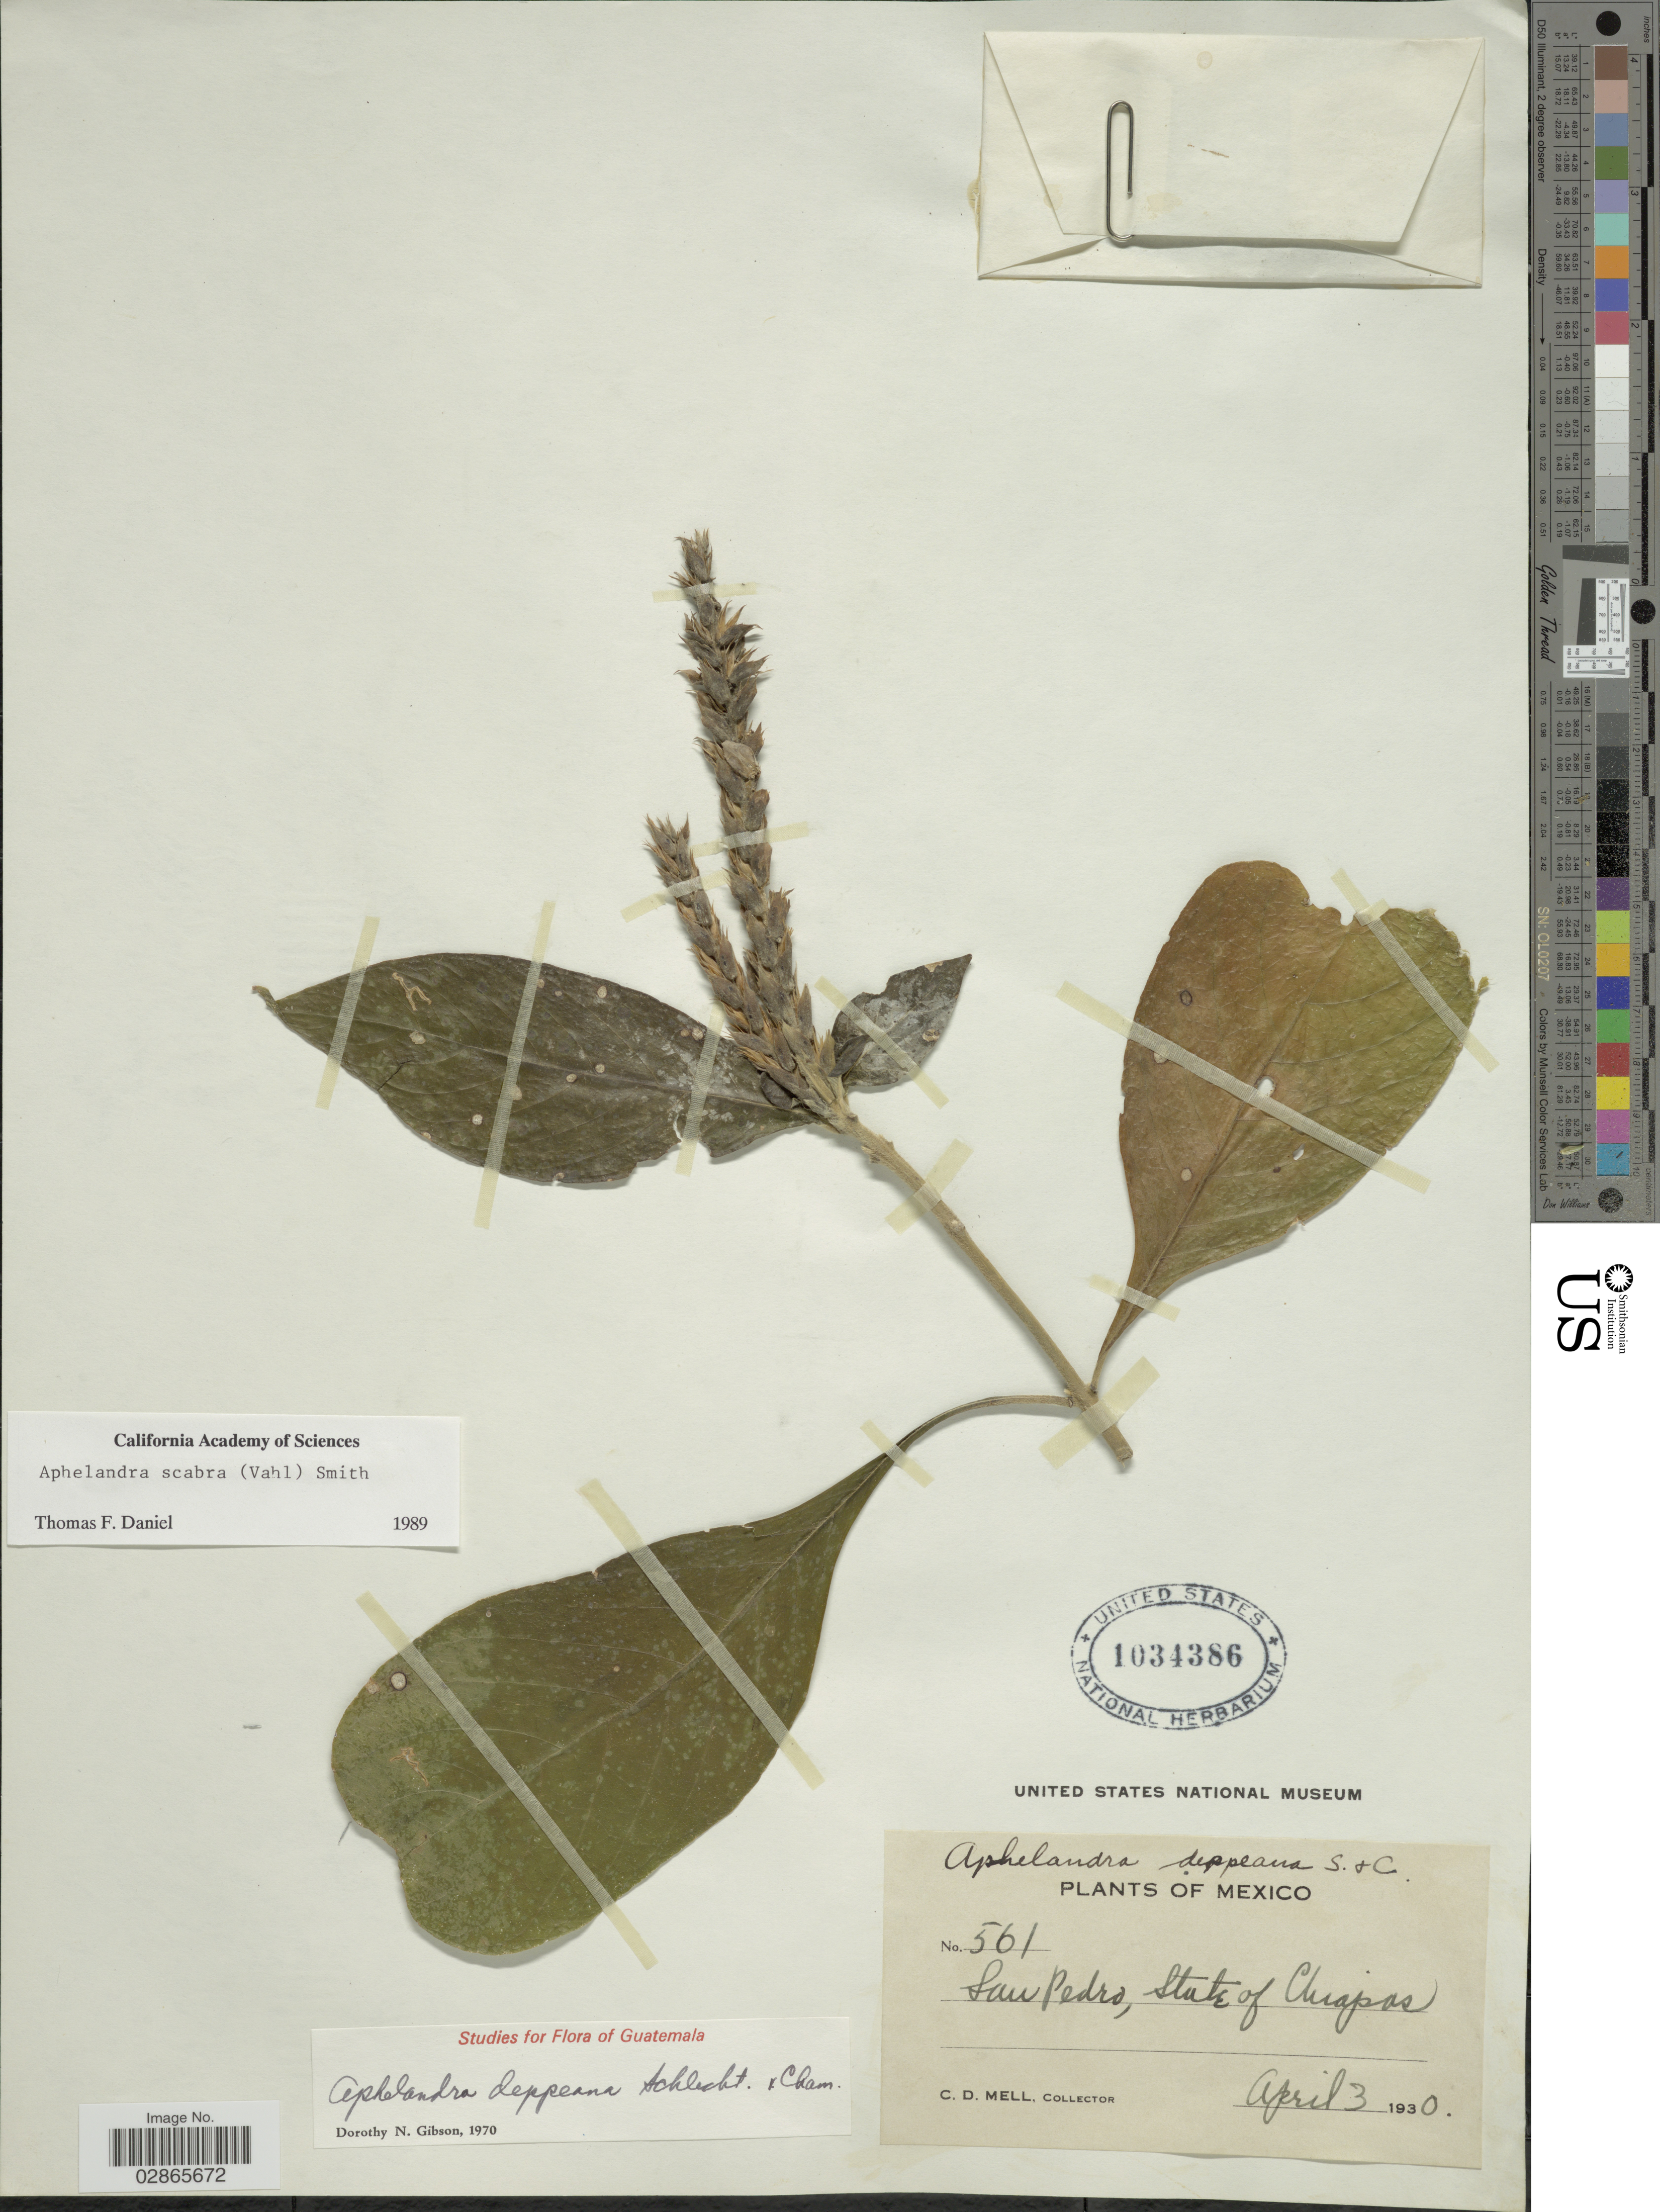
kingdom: Plantae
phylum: Tracheophyta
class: Magnoliopsida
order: Lamiales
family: Acanthaceae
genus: Aphelandra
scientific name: Aphelandra deppeana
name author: Schltdl. & Cham.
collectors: C. D. Mell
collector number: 561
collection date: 1930-04-03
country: Mexico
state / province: Chiapas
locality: San Pedro.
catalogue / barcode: US 1034386